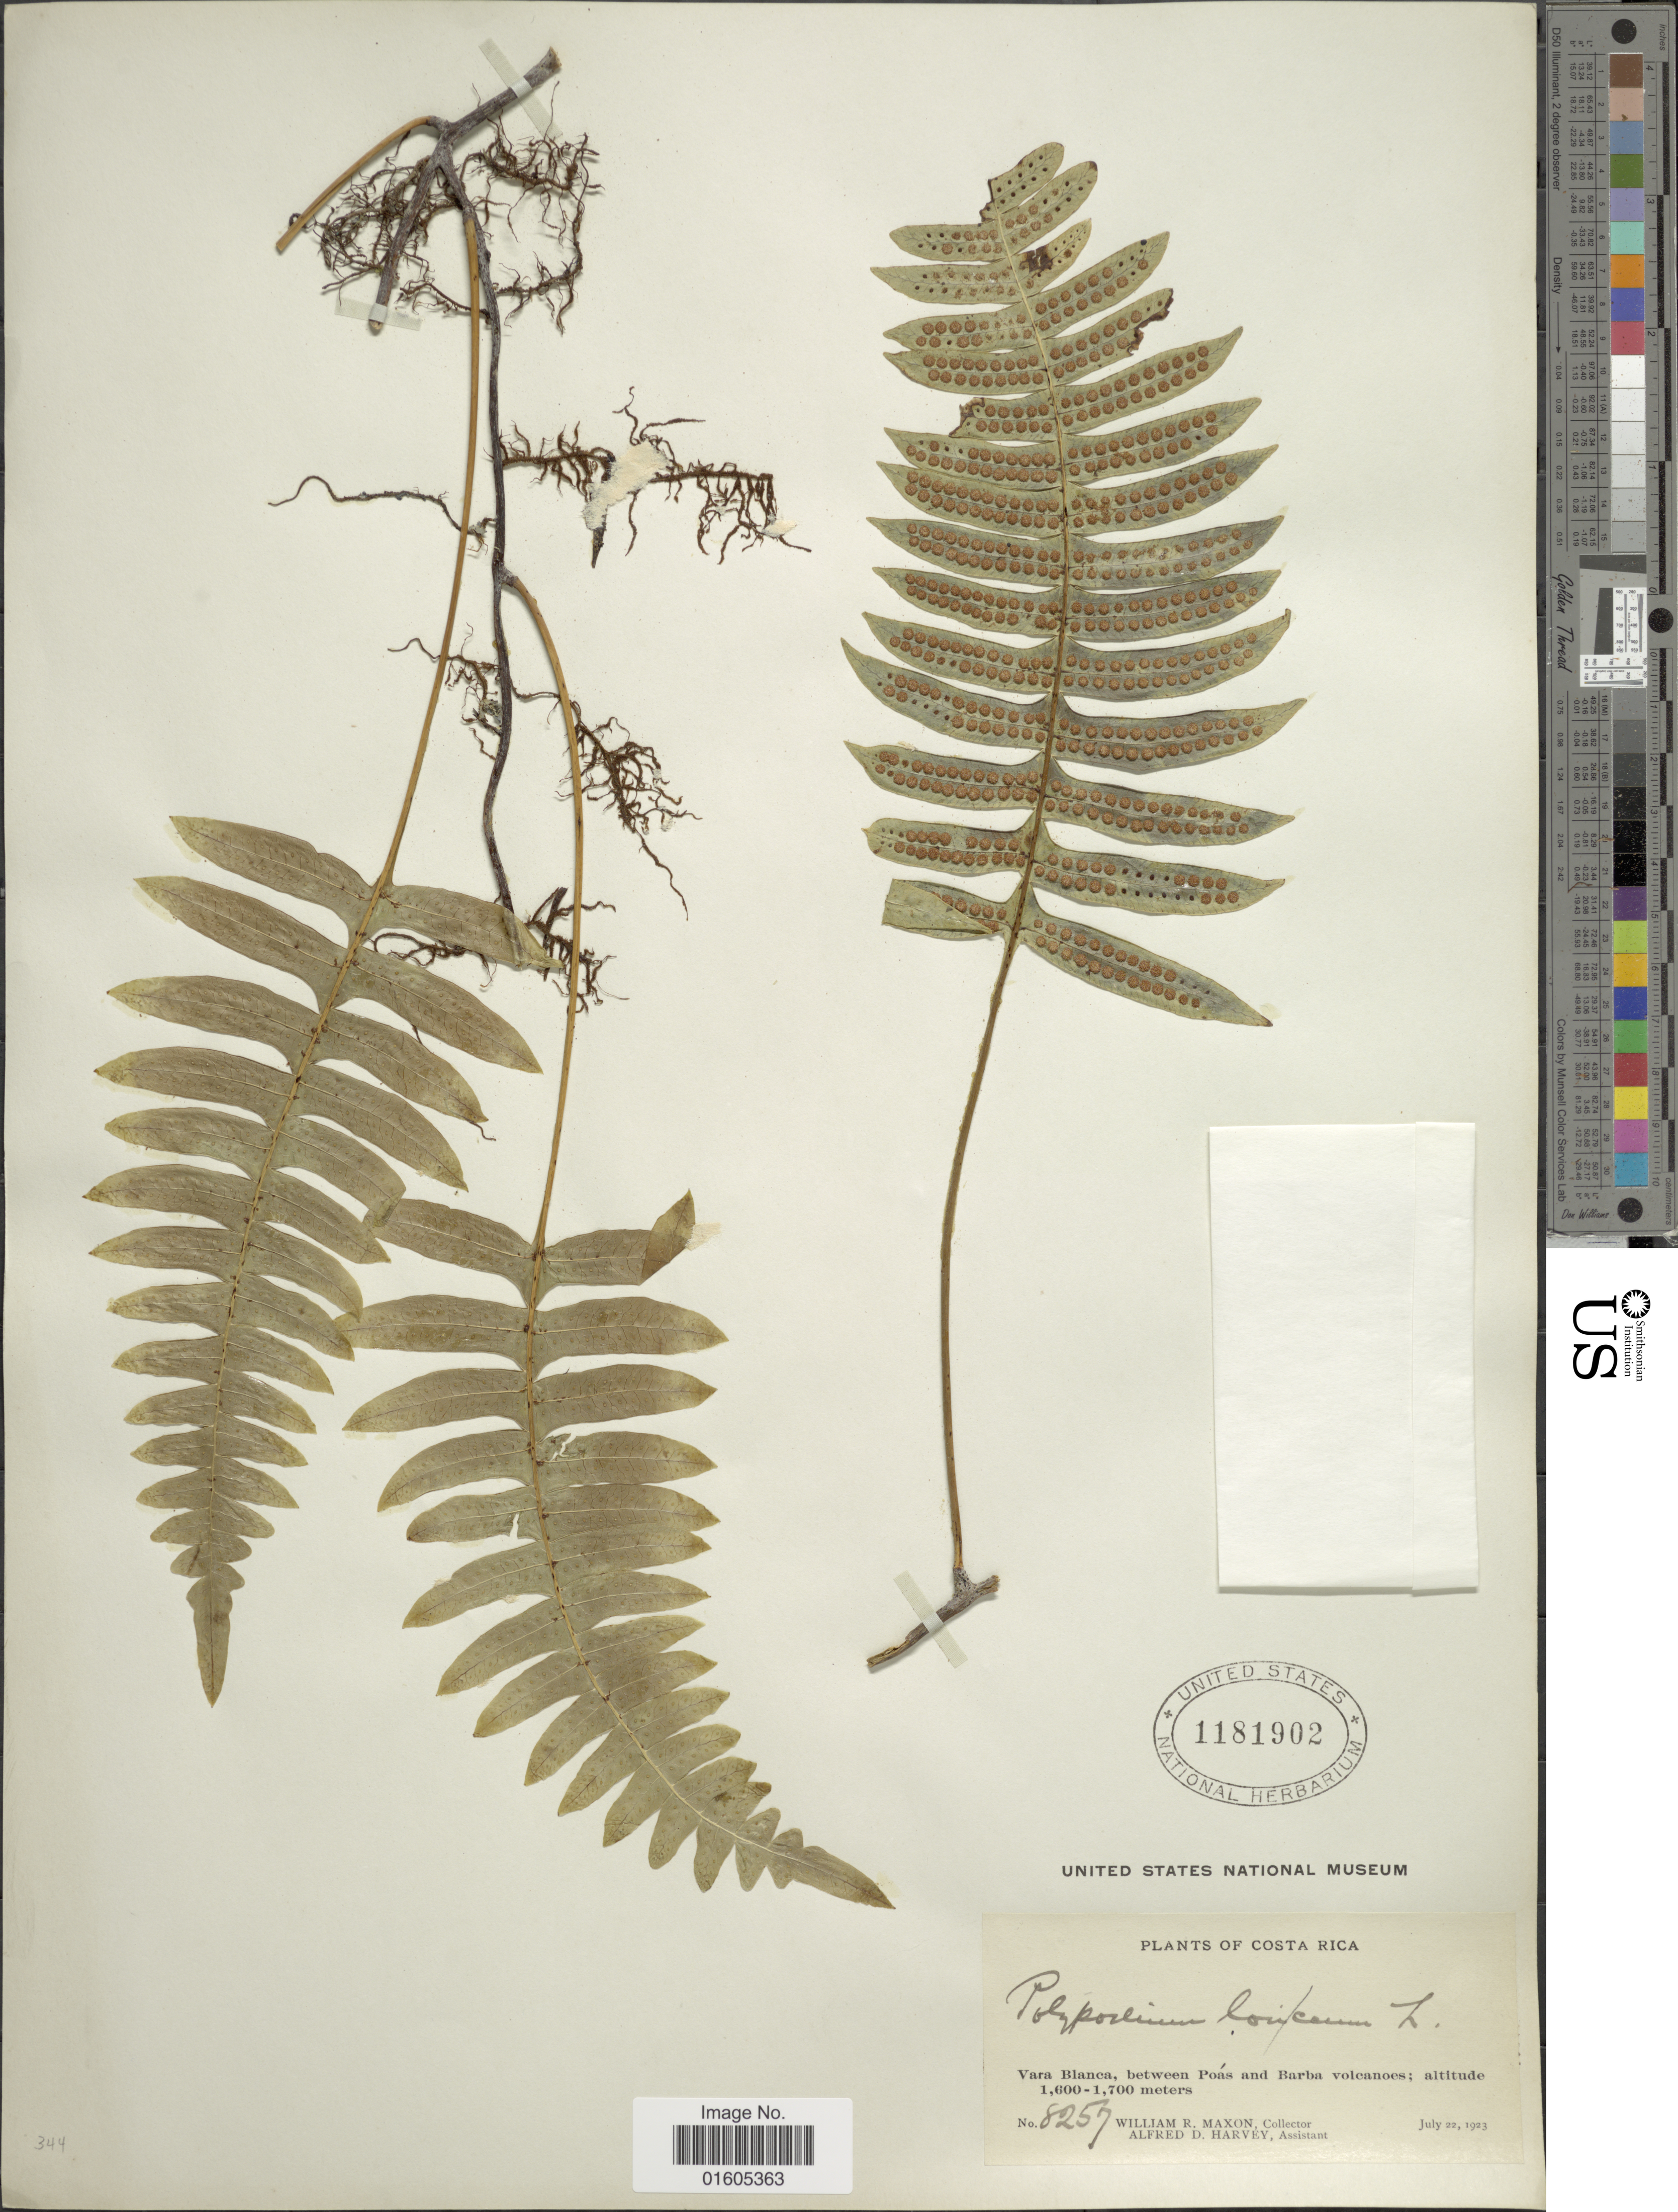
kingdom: Plantae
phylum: Tracheophyta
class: Polypodiopsida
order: Polypodiales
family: Polypodiaceae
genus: Serpocaulon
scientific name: Serpocaulon ptilorhizon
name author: (Christ) A.R. Sm.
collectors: W. R. Maxon & A. D. Harvey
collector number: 8257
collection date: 1923-07-22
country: Costa Rica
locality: Vara Blanca, between Poás and Barba volcanoes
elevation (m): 1600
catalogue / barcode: US 1181902